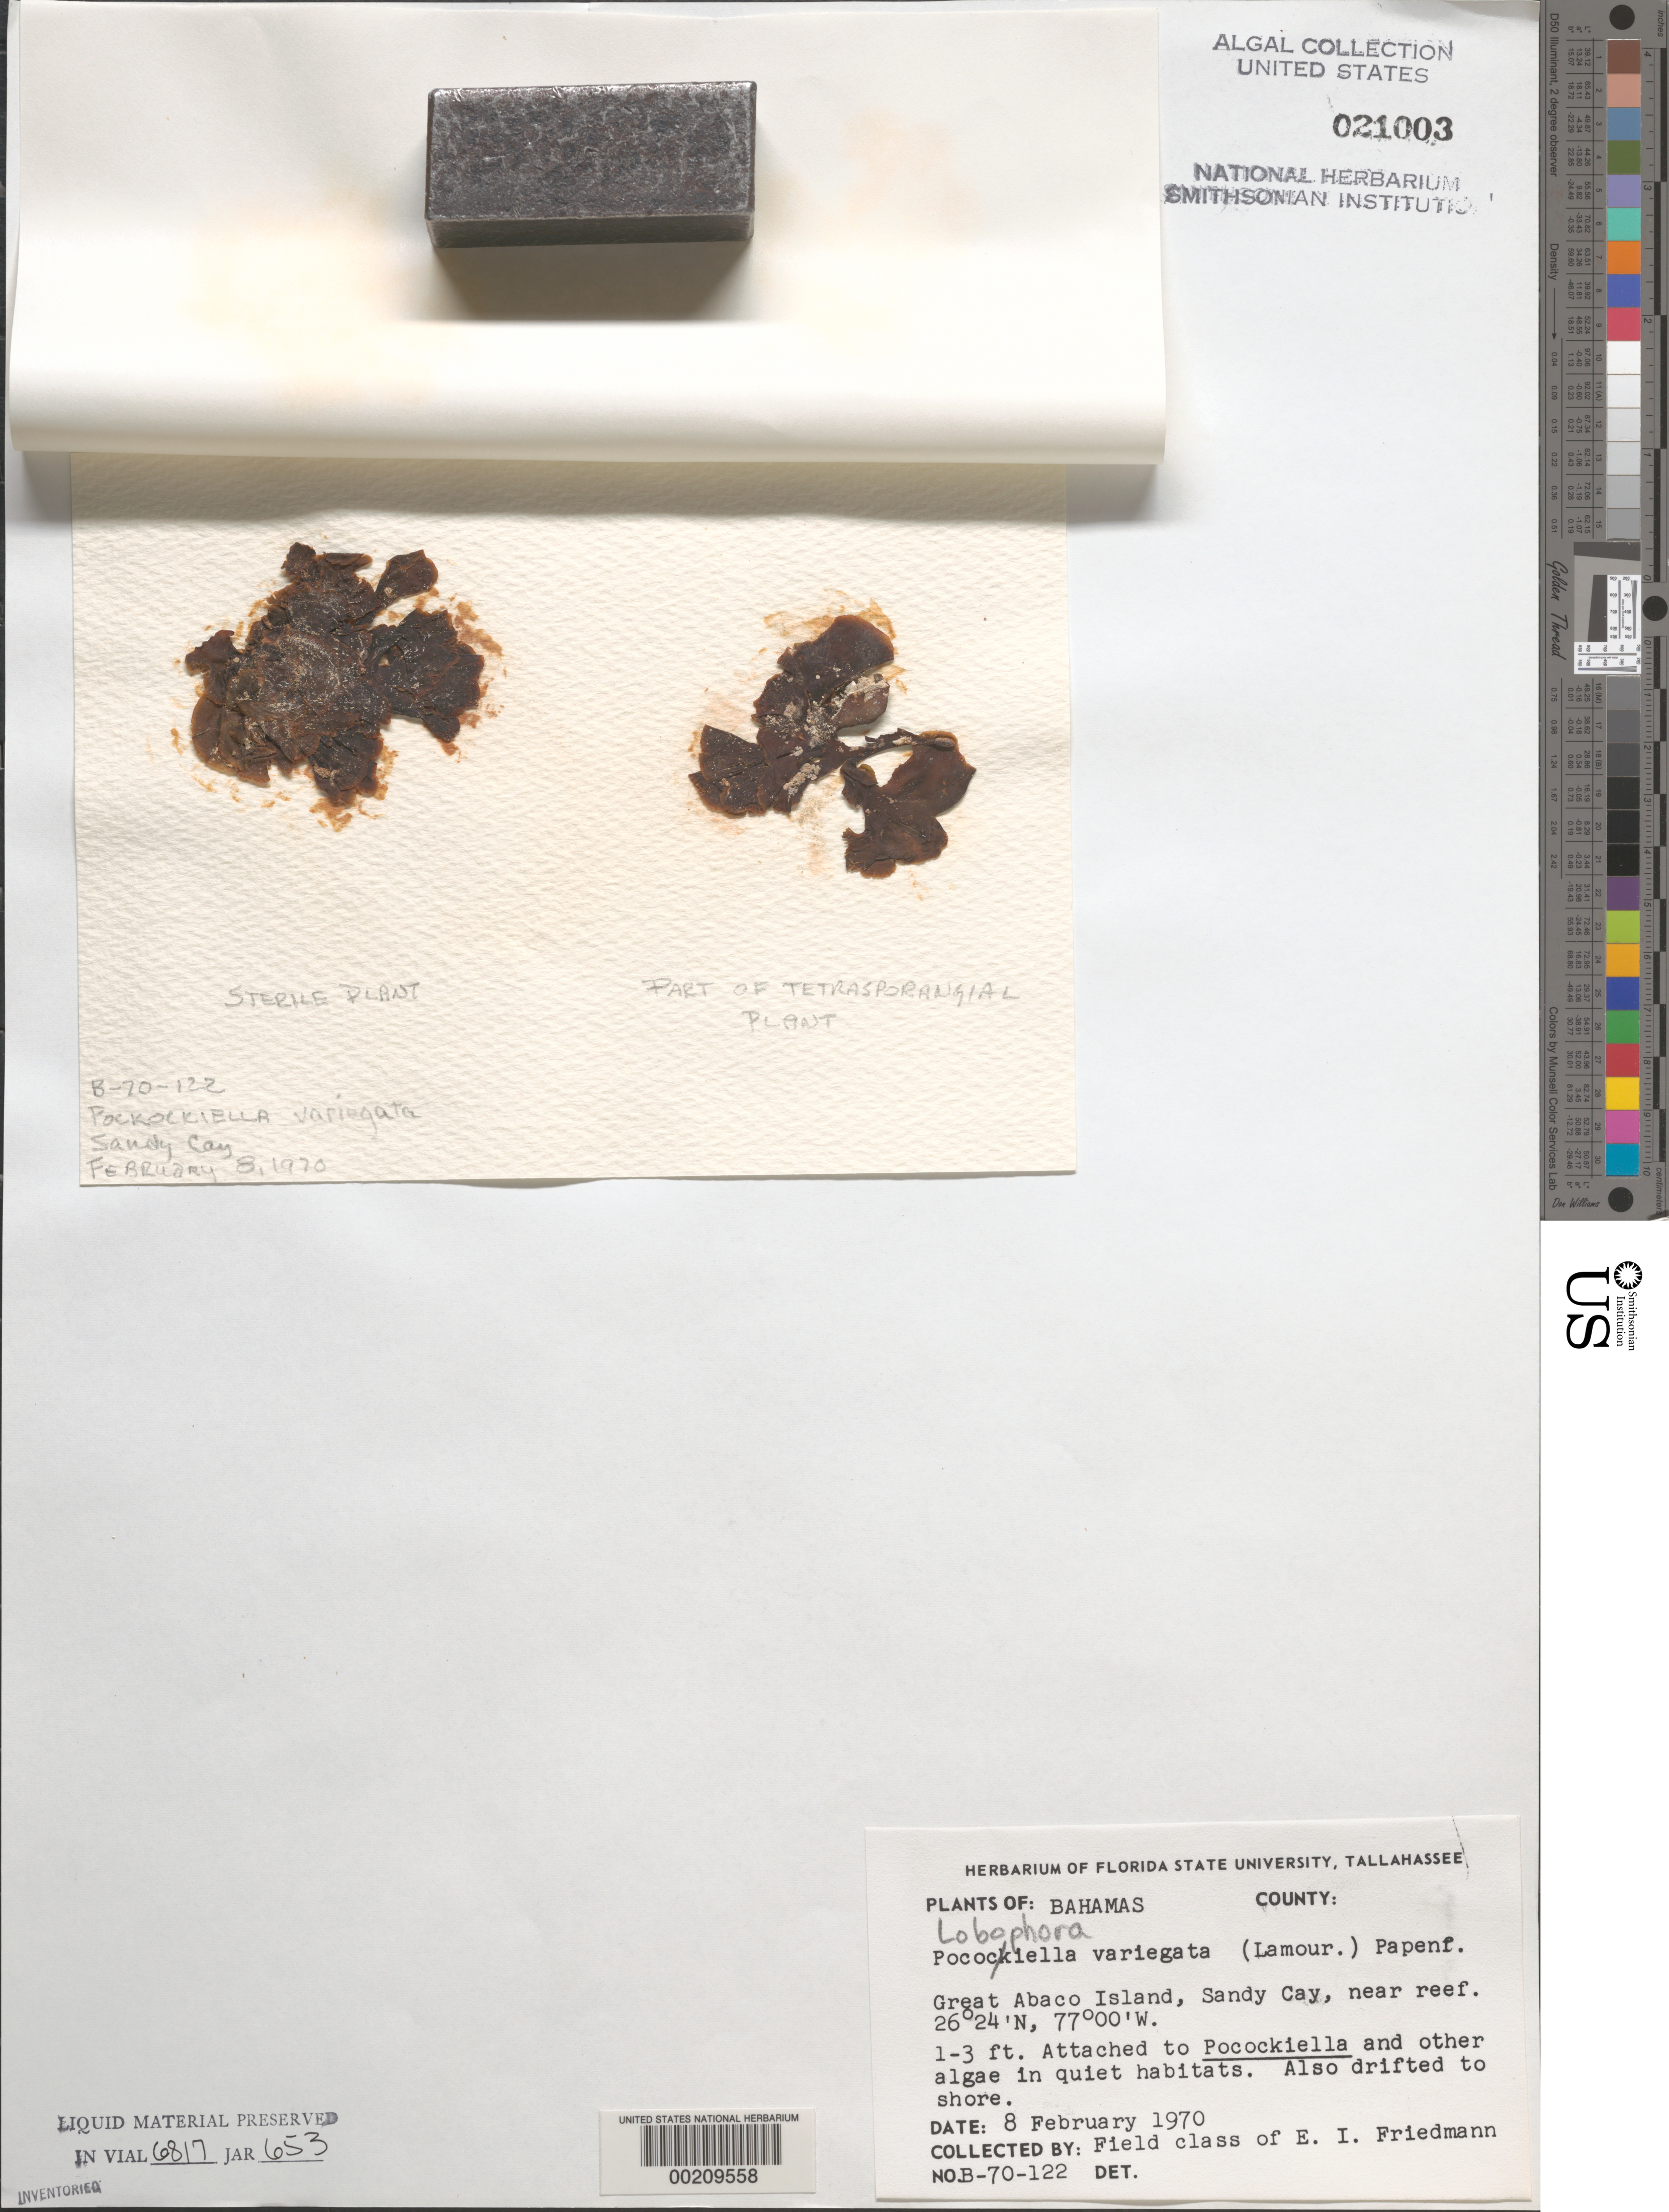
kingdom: Chromista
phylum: Ochrophyta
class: Phaeophyceae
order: Dictyotales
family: Dictyotaceae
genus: Lobophora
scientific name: Lobophora variegata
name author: (J.V.Lamouroux) Womersley & E.C. Oliveira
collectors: E. Friedmann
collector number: B-70-122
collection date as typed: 08 Feb 1970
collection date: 1970-02-08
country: Bahamas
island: Great Abaco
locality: Sandy Cay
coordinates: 26 24" N, 77 00" W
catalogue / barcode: US 21003